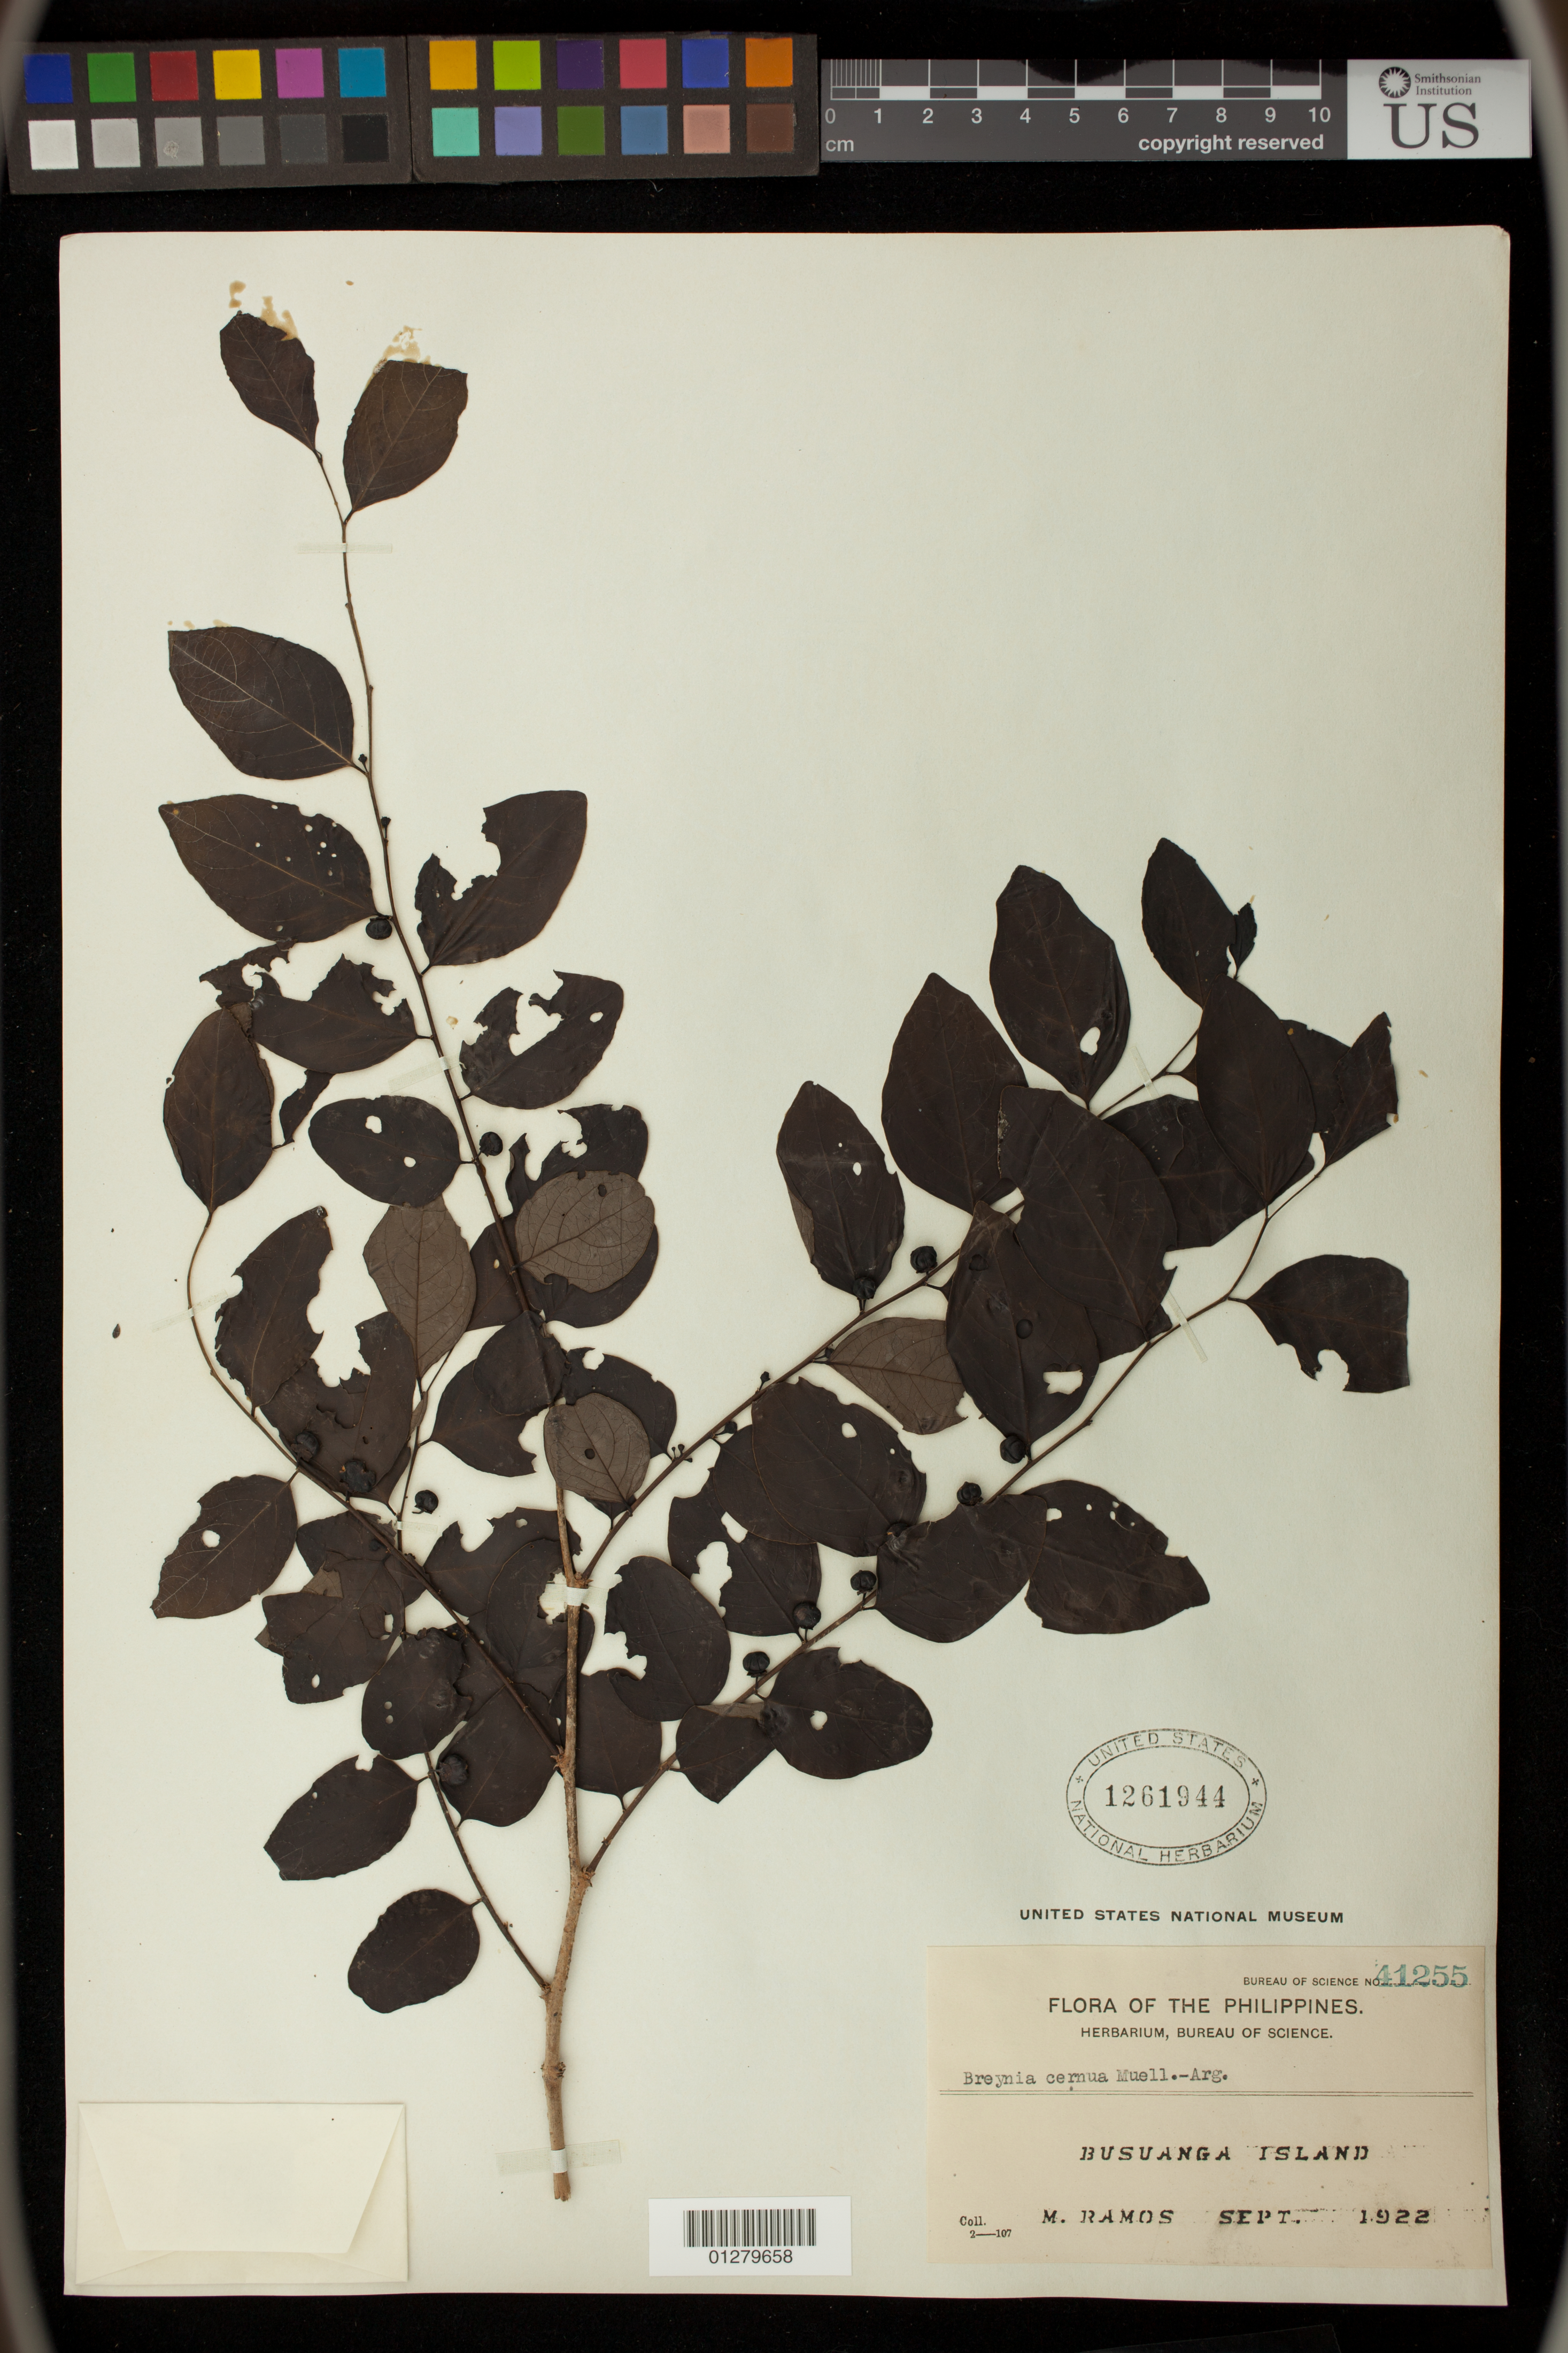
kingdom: Plantae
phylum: Tracheophyta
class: Magnoliopsida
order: Malpighiales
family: Phyllanthaceae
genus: Breynia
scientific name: Breynia cernua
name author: (Poir.) Müll. Arg.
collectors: M. Ramos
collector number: Bur. Sci. 41255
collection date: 1922-09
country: Philippines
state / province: Mimaropa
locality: Busuanga Island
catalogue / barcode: US 1261944